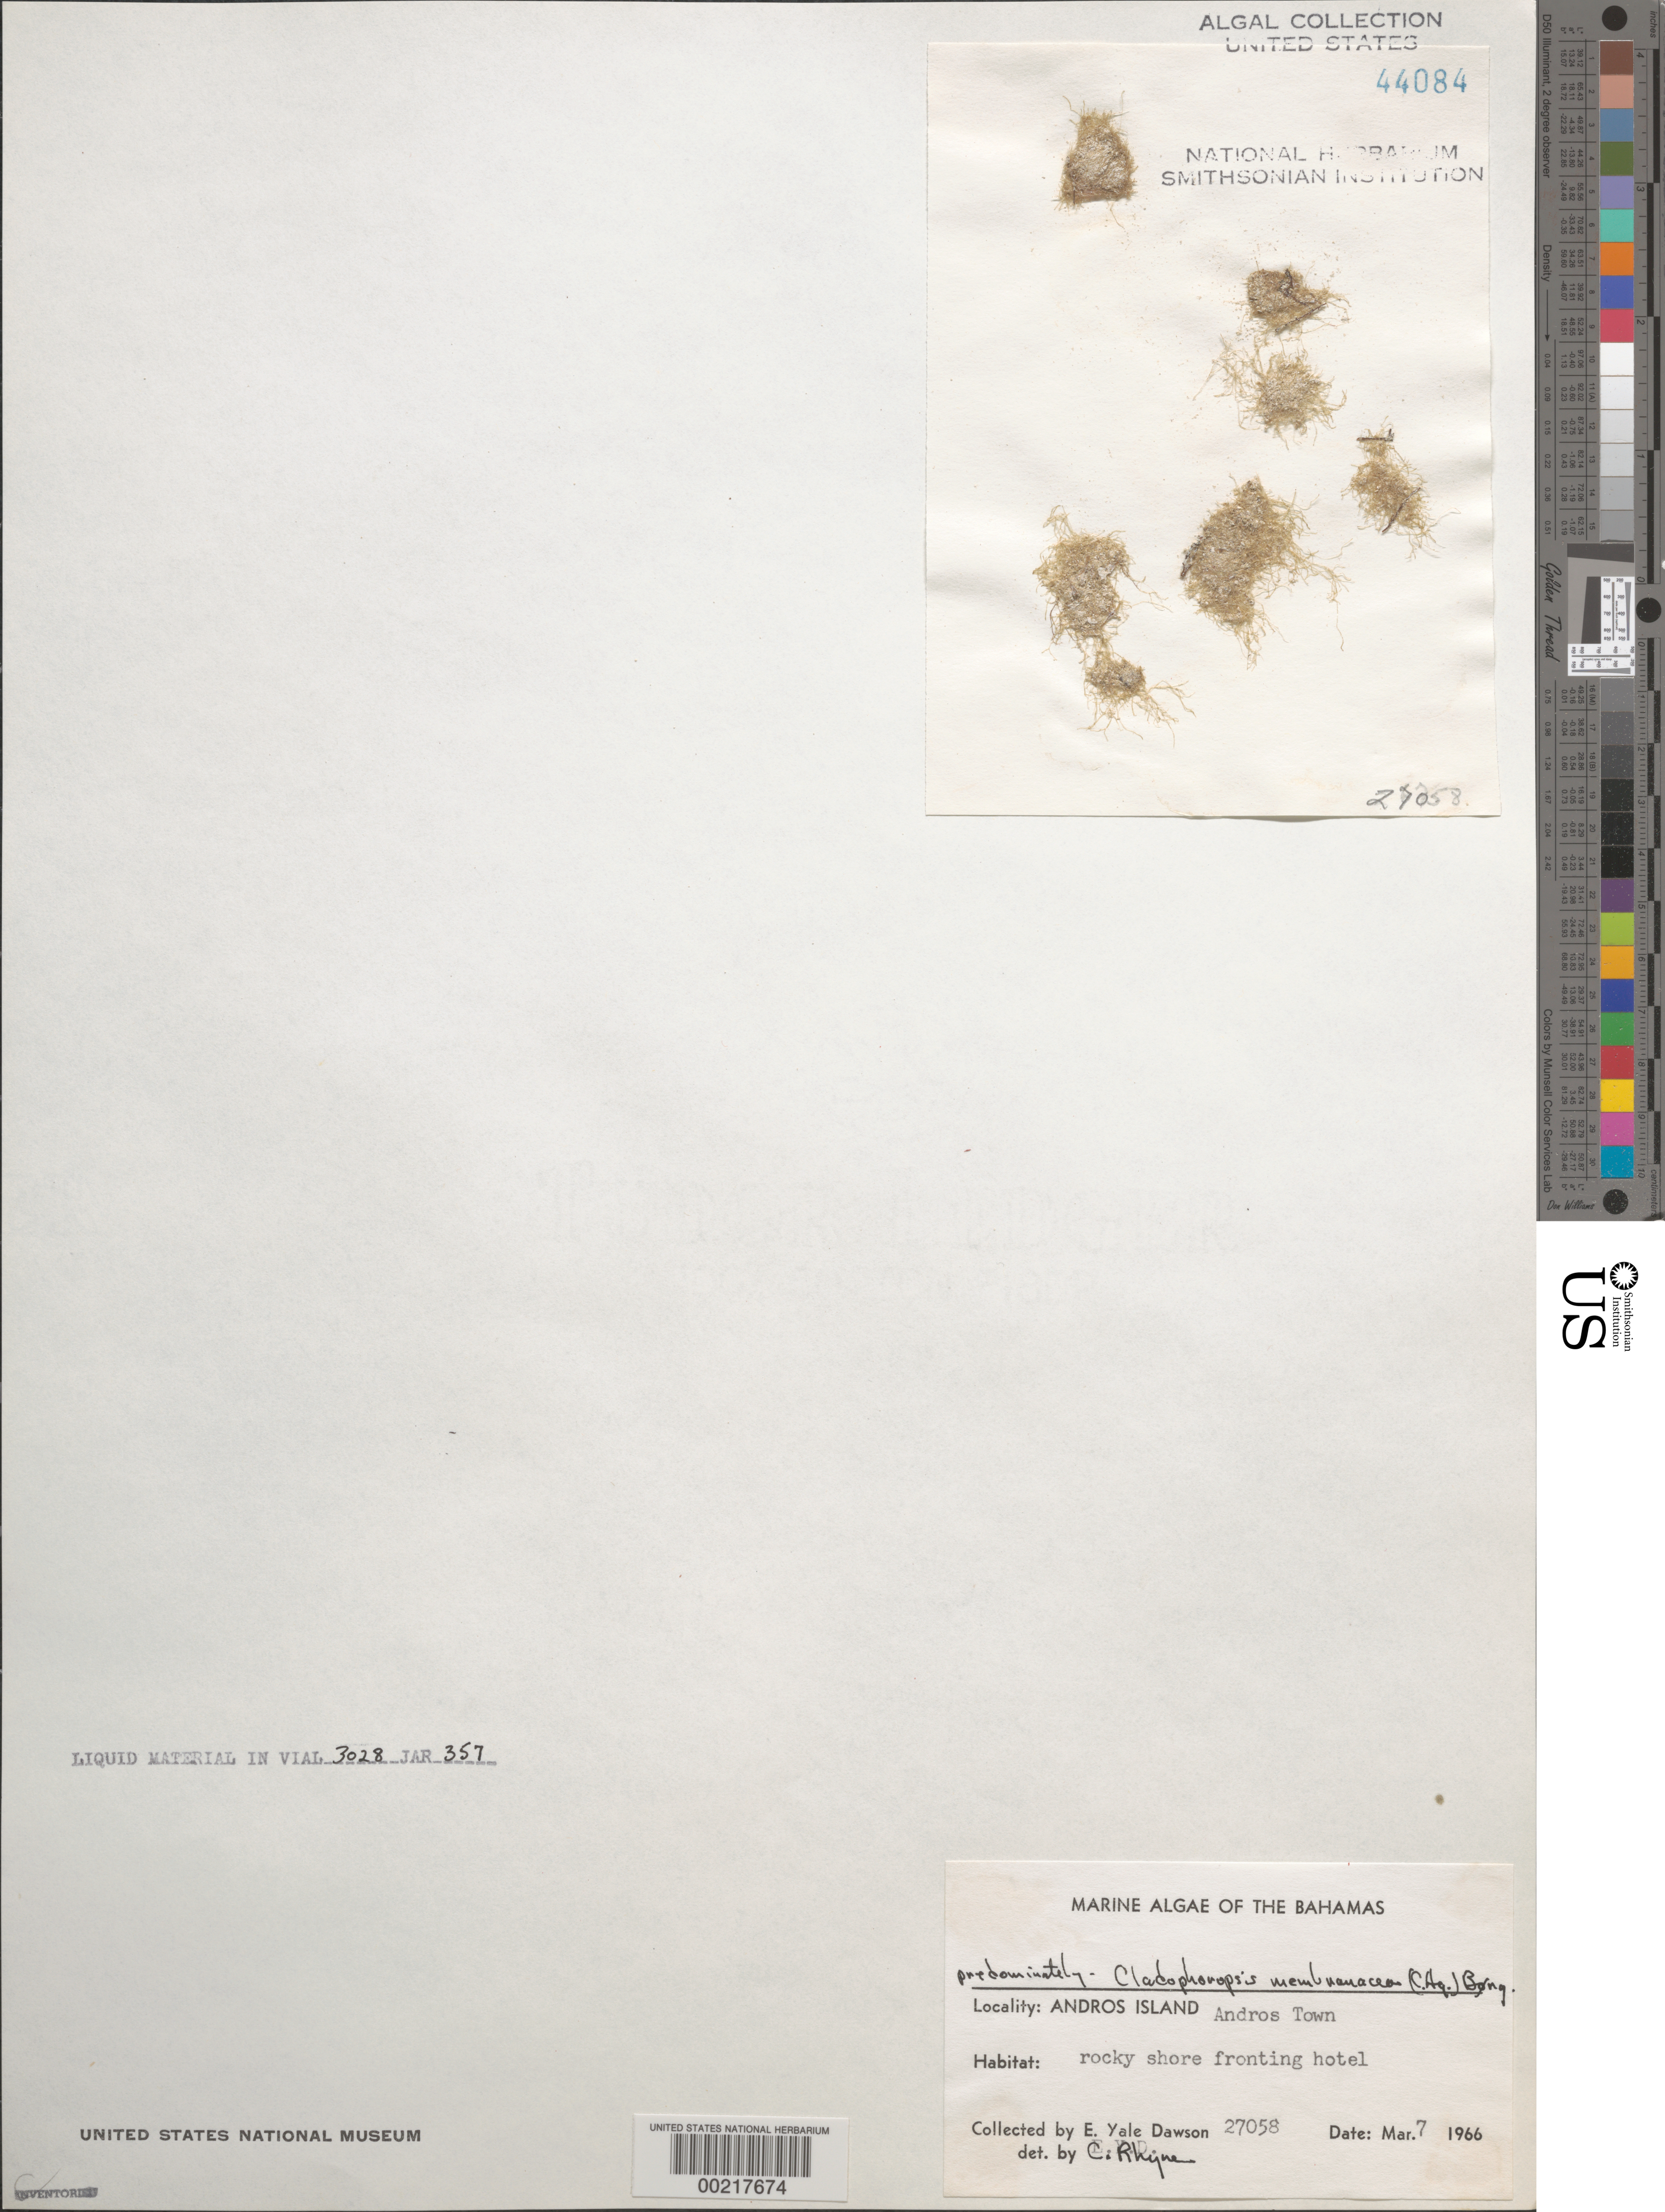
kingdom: Plantae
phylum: Chlorophyta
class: Ulvophyceae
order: Siphonocladales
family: Boodleaceae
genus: Cladophoropsis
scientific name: Cladophoropsis membranacea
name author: (Hofman-Bang) Børgesen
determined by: Rhyne, C. F.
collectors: E. Y. Dawson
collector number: EYD 27058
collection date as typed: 07 Mar 1966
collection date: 1966-03-07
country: Bahamas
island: Andros Island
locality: Andros Town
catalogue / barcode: US 44084